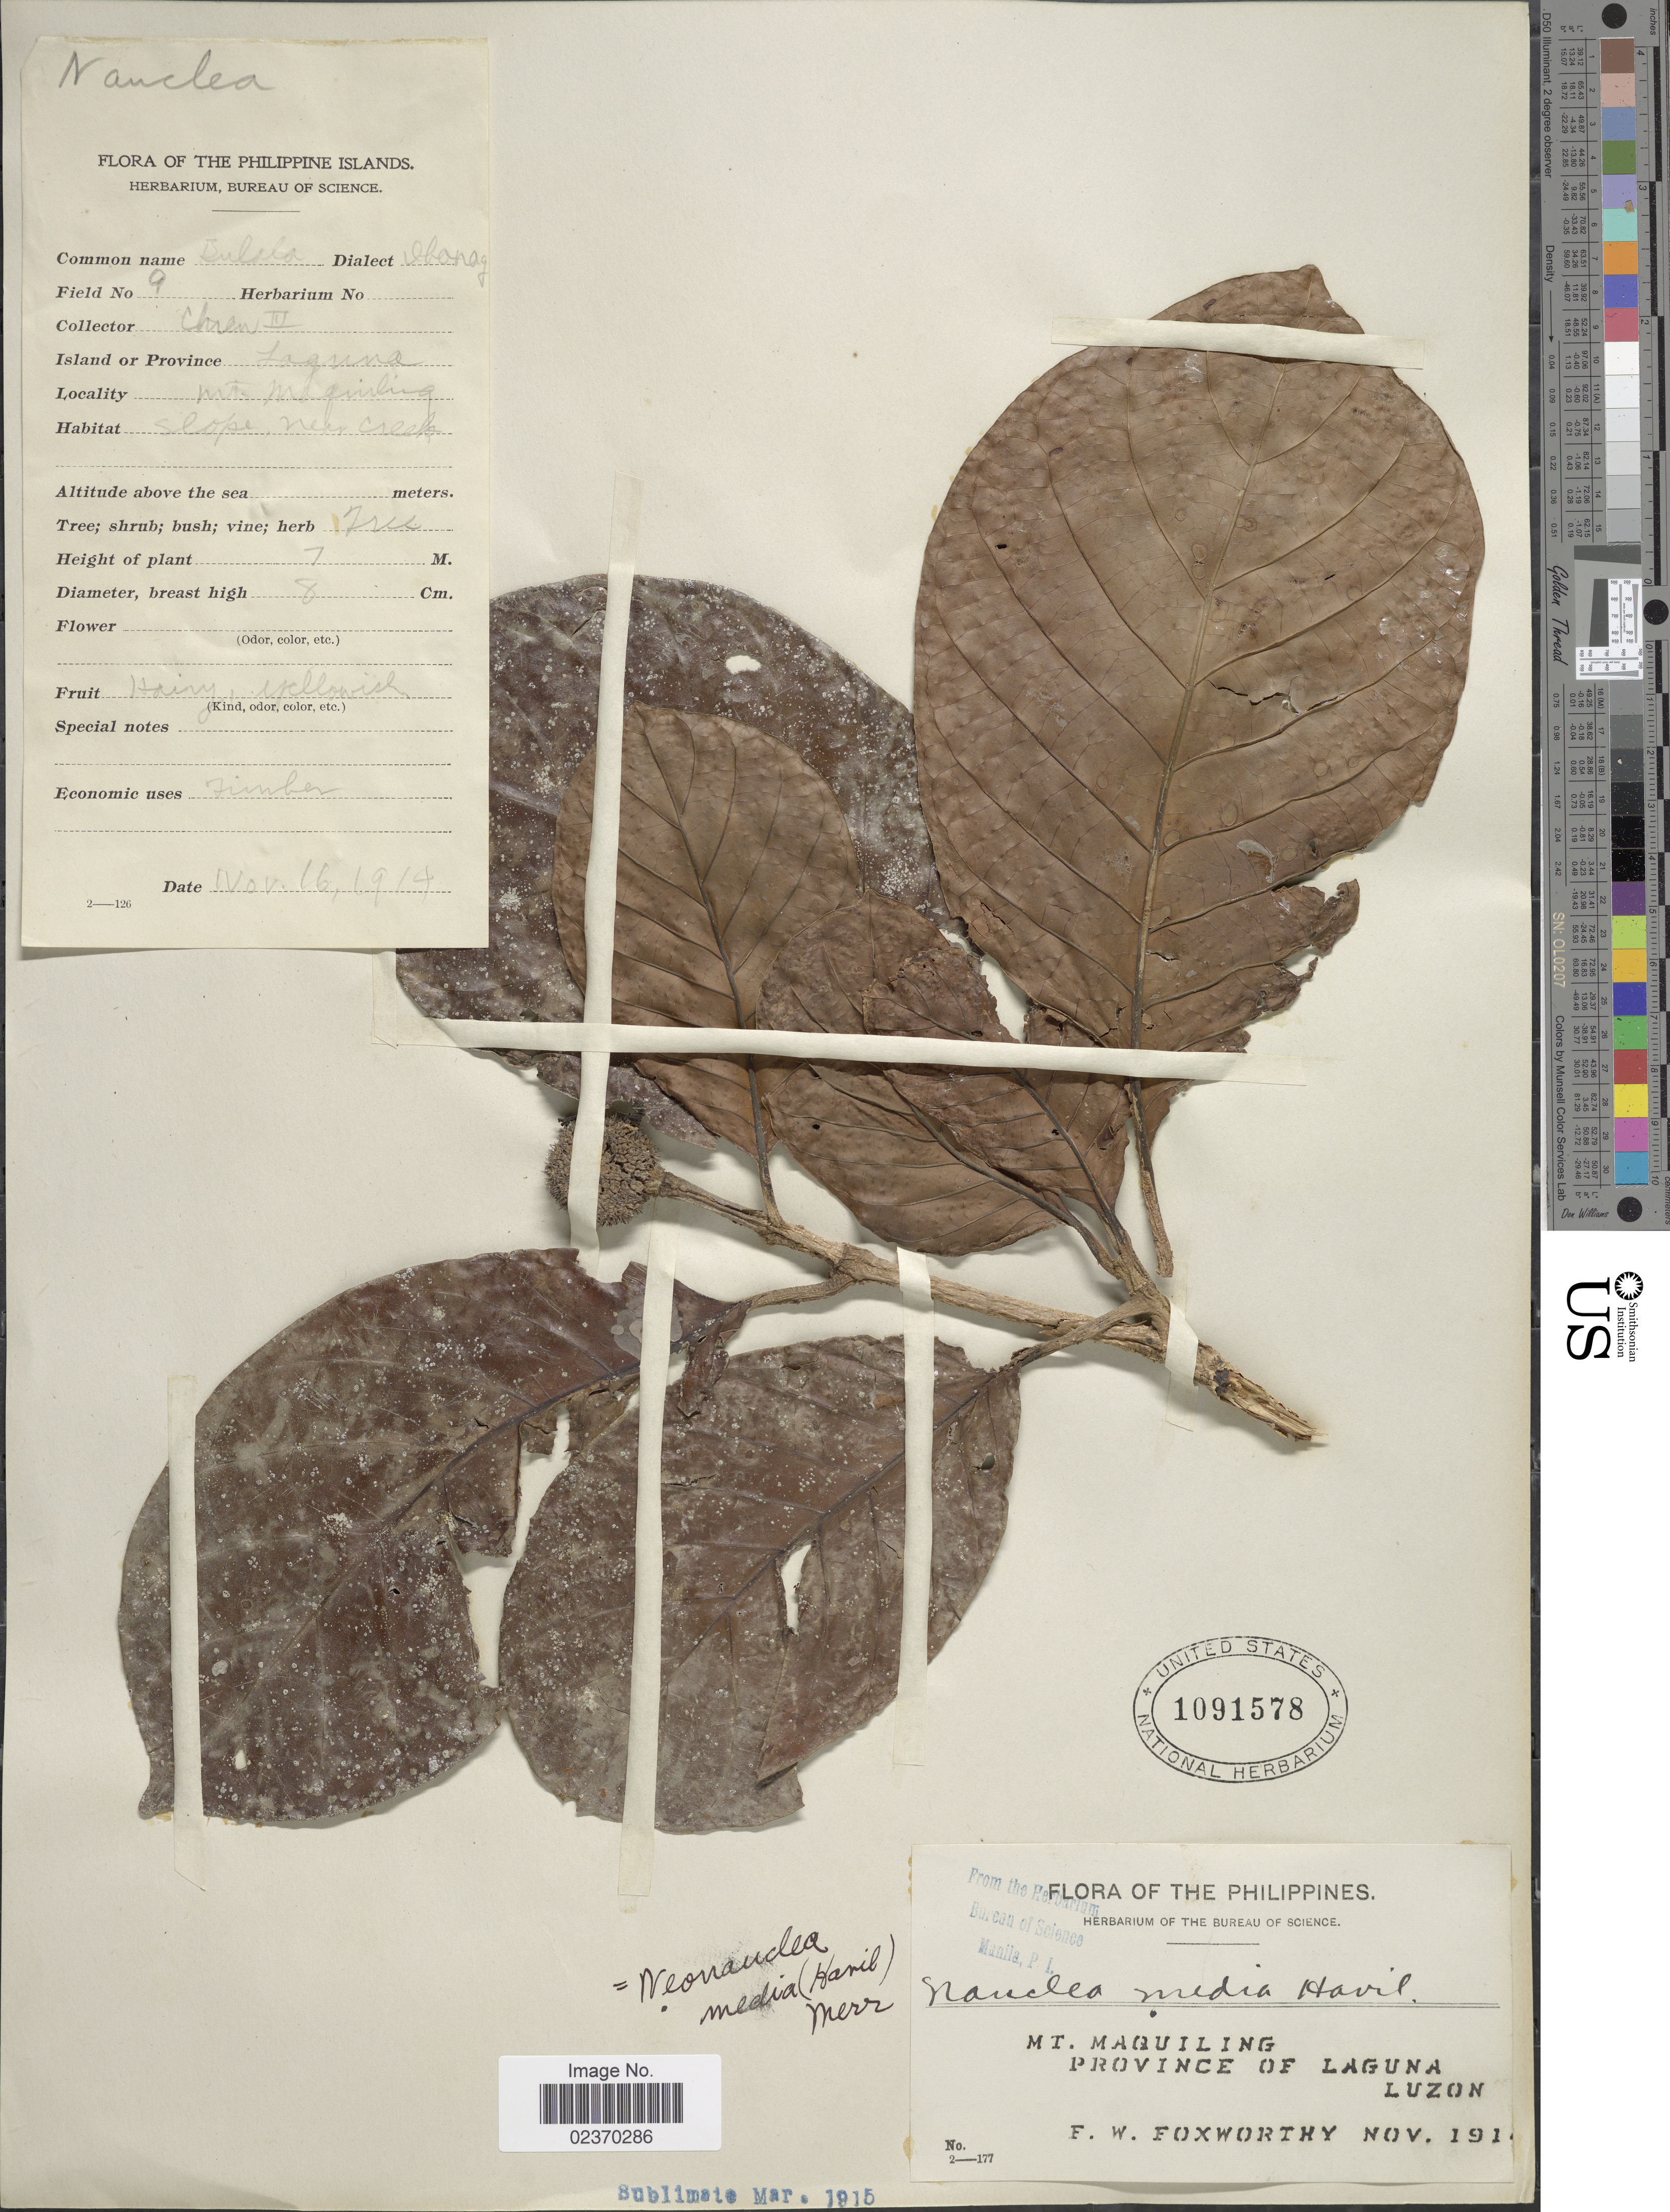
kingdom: Plantae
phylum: Tracheophyta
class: Magnoliopsida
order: Gentianales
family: Rubiaceae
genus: Neonauclea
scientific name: Neonauclea media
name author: (Havil.) Merr.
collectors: F. W. Foxworthy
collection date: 1914-11-16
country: Philippines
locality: Mt Maquiling, Proivnce of Laguna, Luzon, Philippine Islands, slope near creek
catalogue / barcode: US 1091578